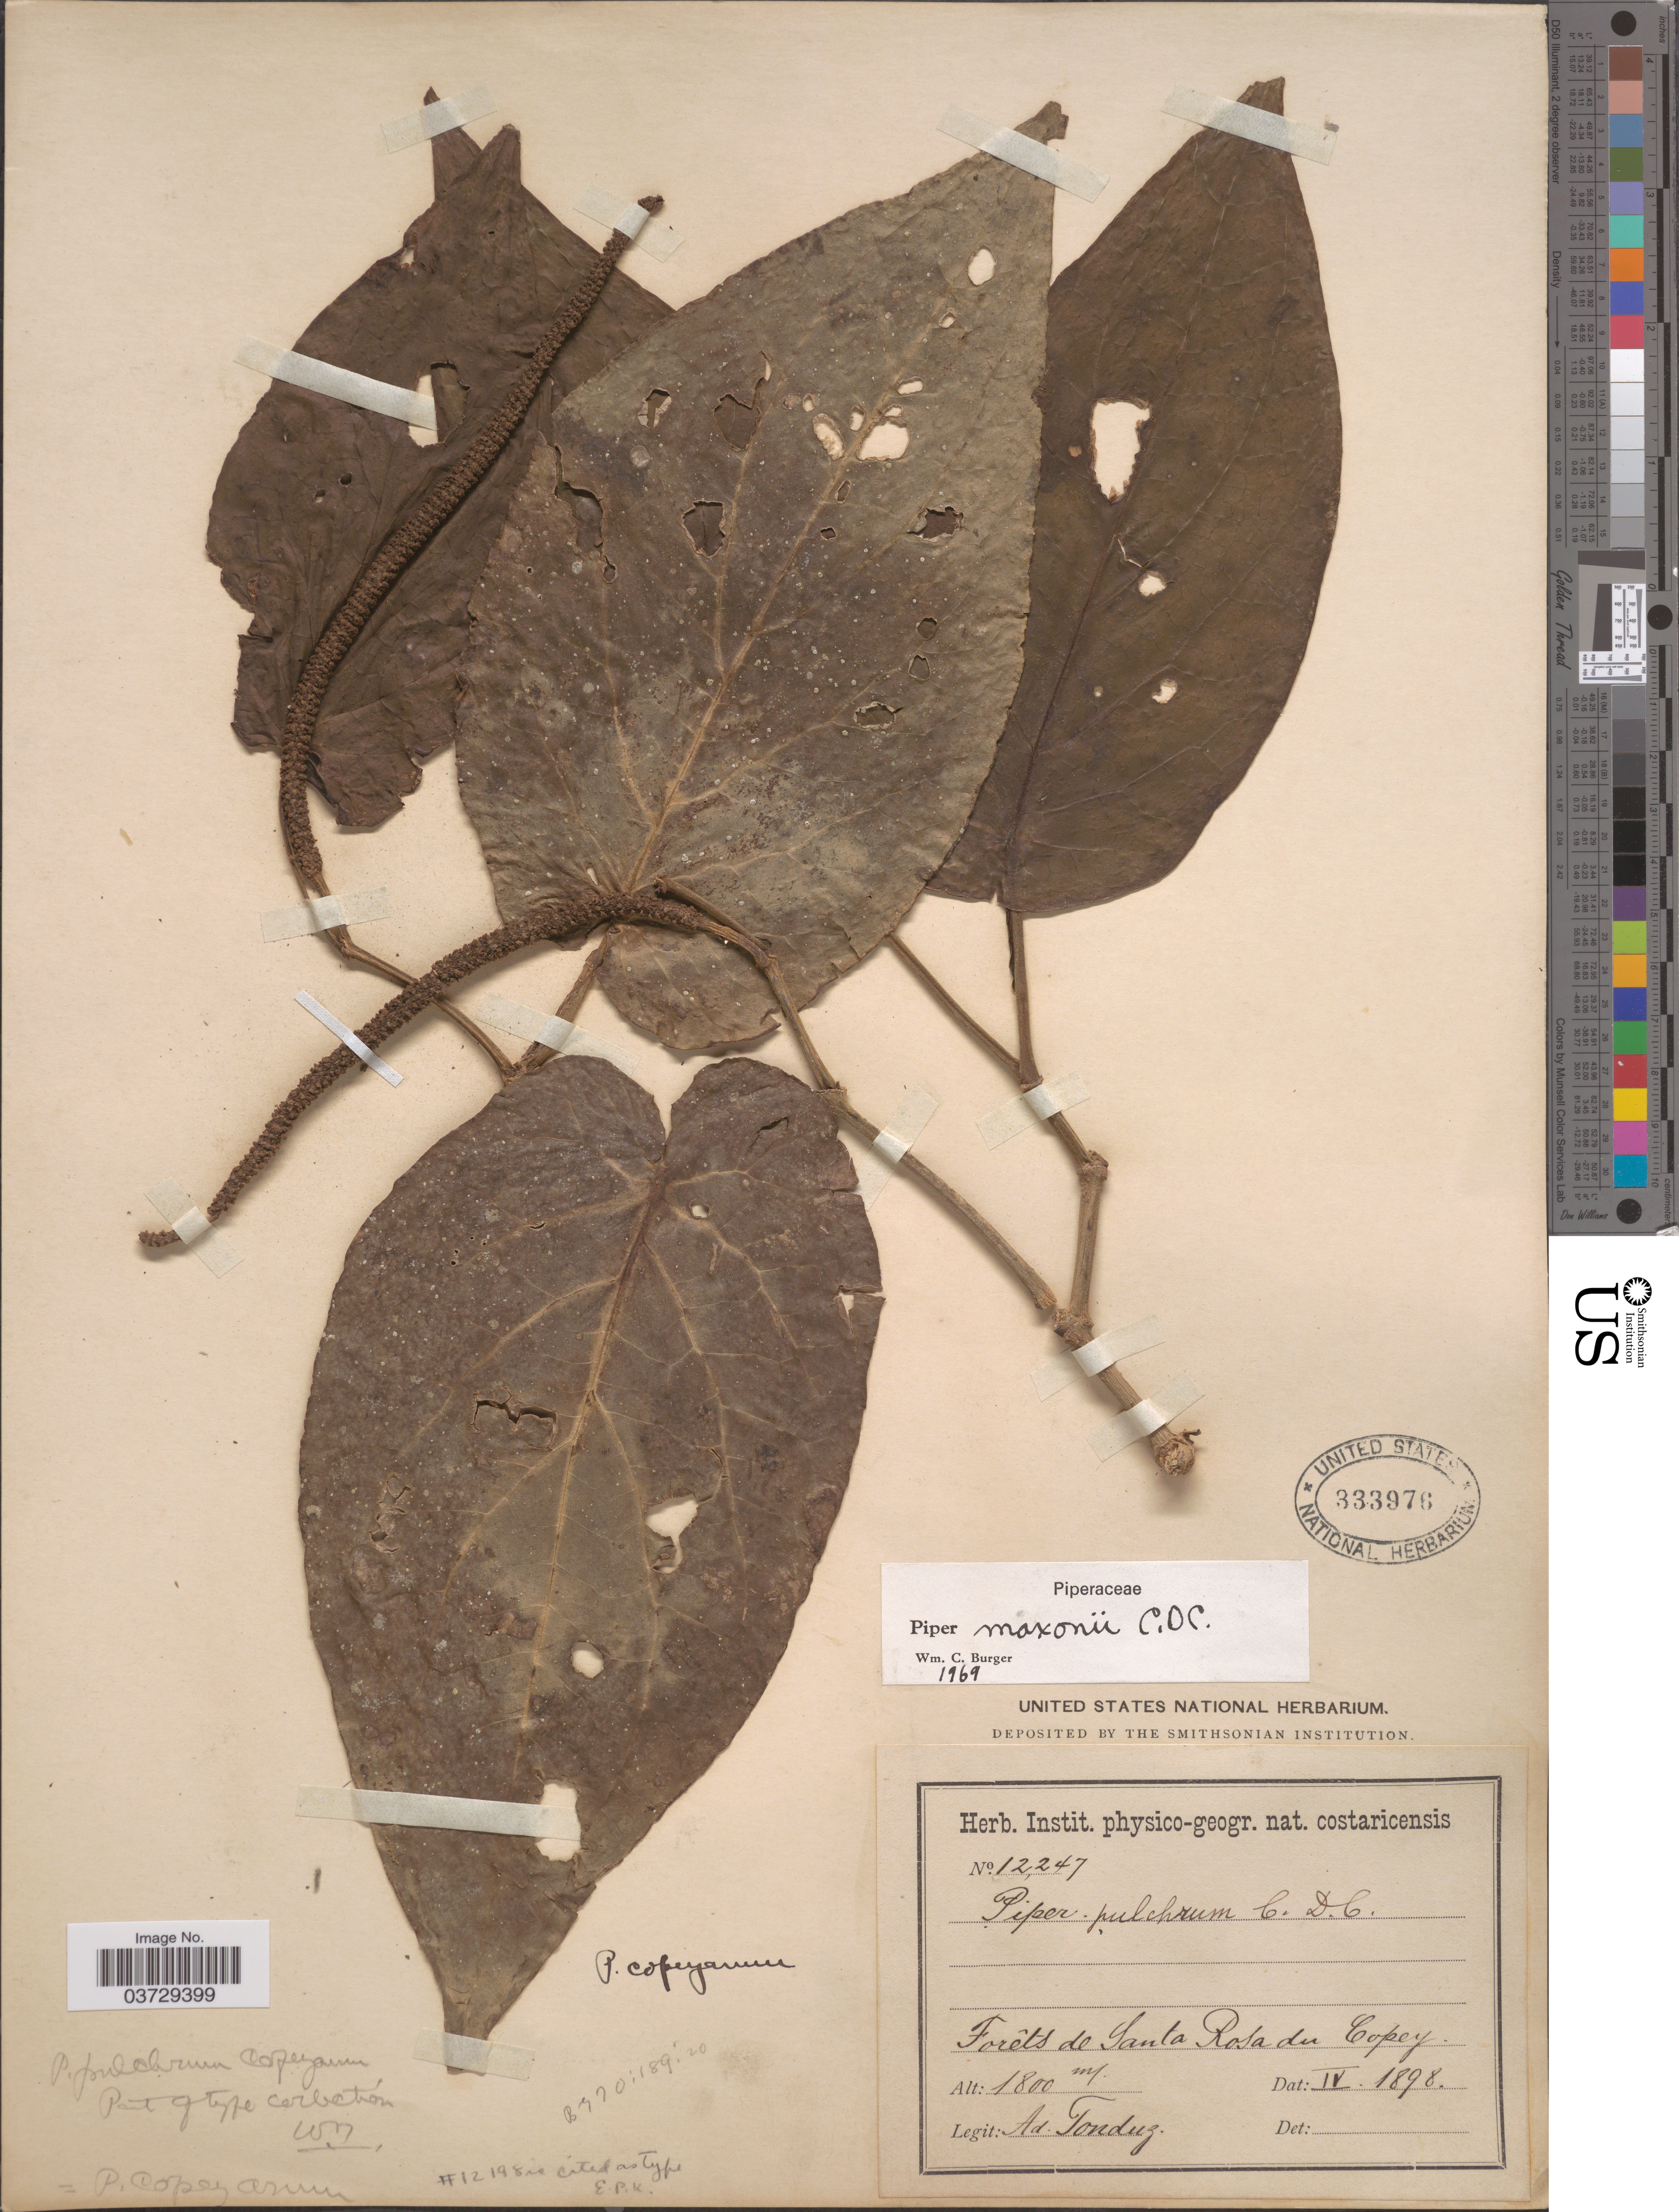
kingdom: Plantae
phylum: Tracheophyta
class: Magnoliopsida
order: Piperales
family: Piperaceae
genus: Piper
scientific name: Piper maxonii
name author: C. DC.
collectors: A. Tonduz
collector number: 12247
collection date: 1898-04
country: Costa Rica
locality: Forêts de Santa Rosa du Copey.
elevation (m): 1800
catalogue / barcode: US 333976